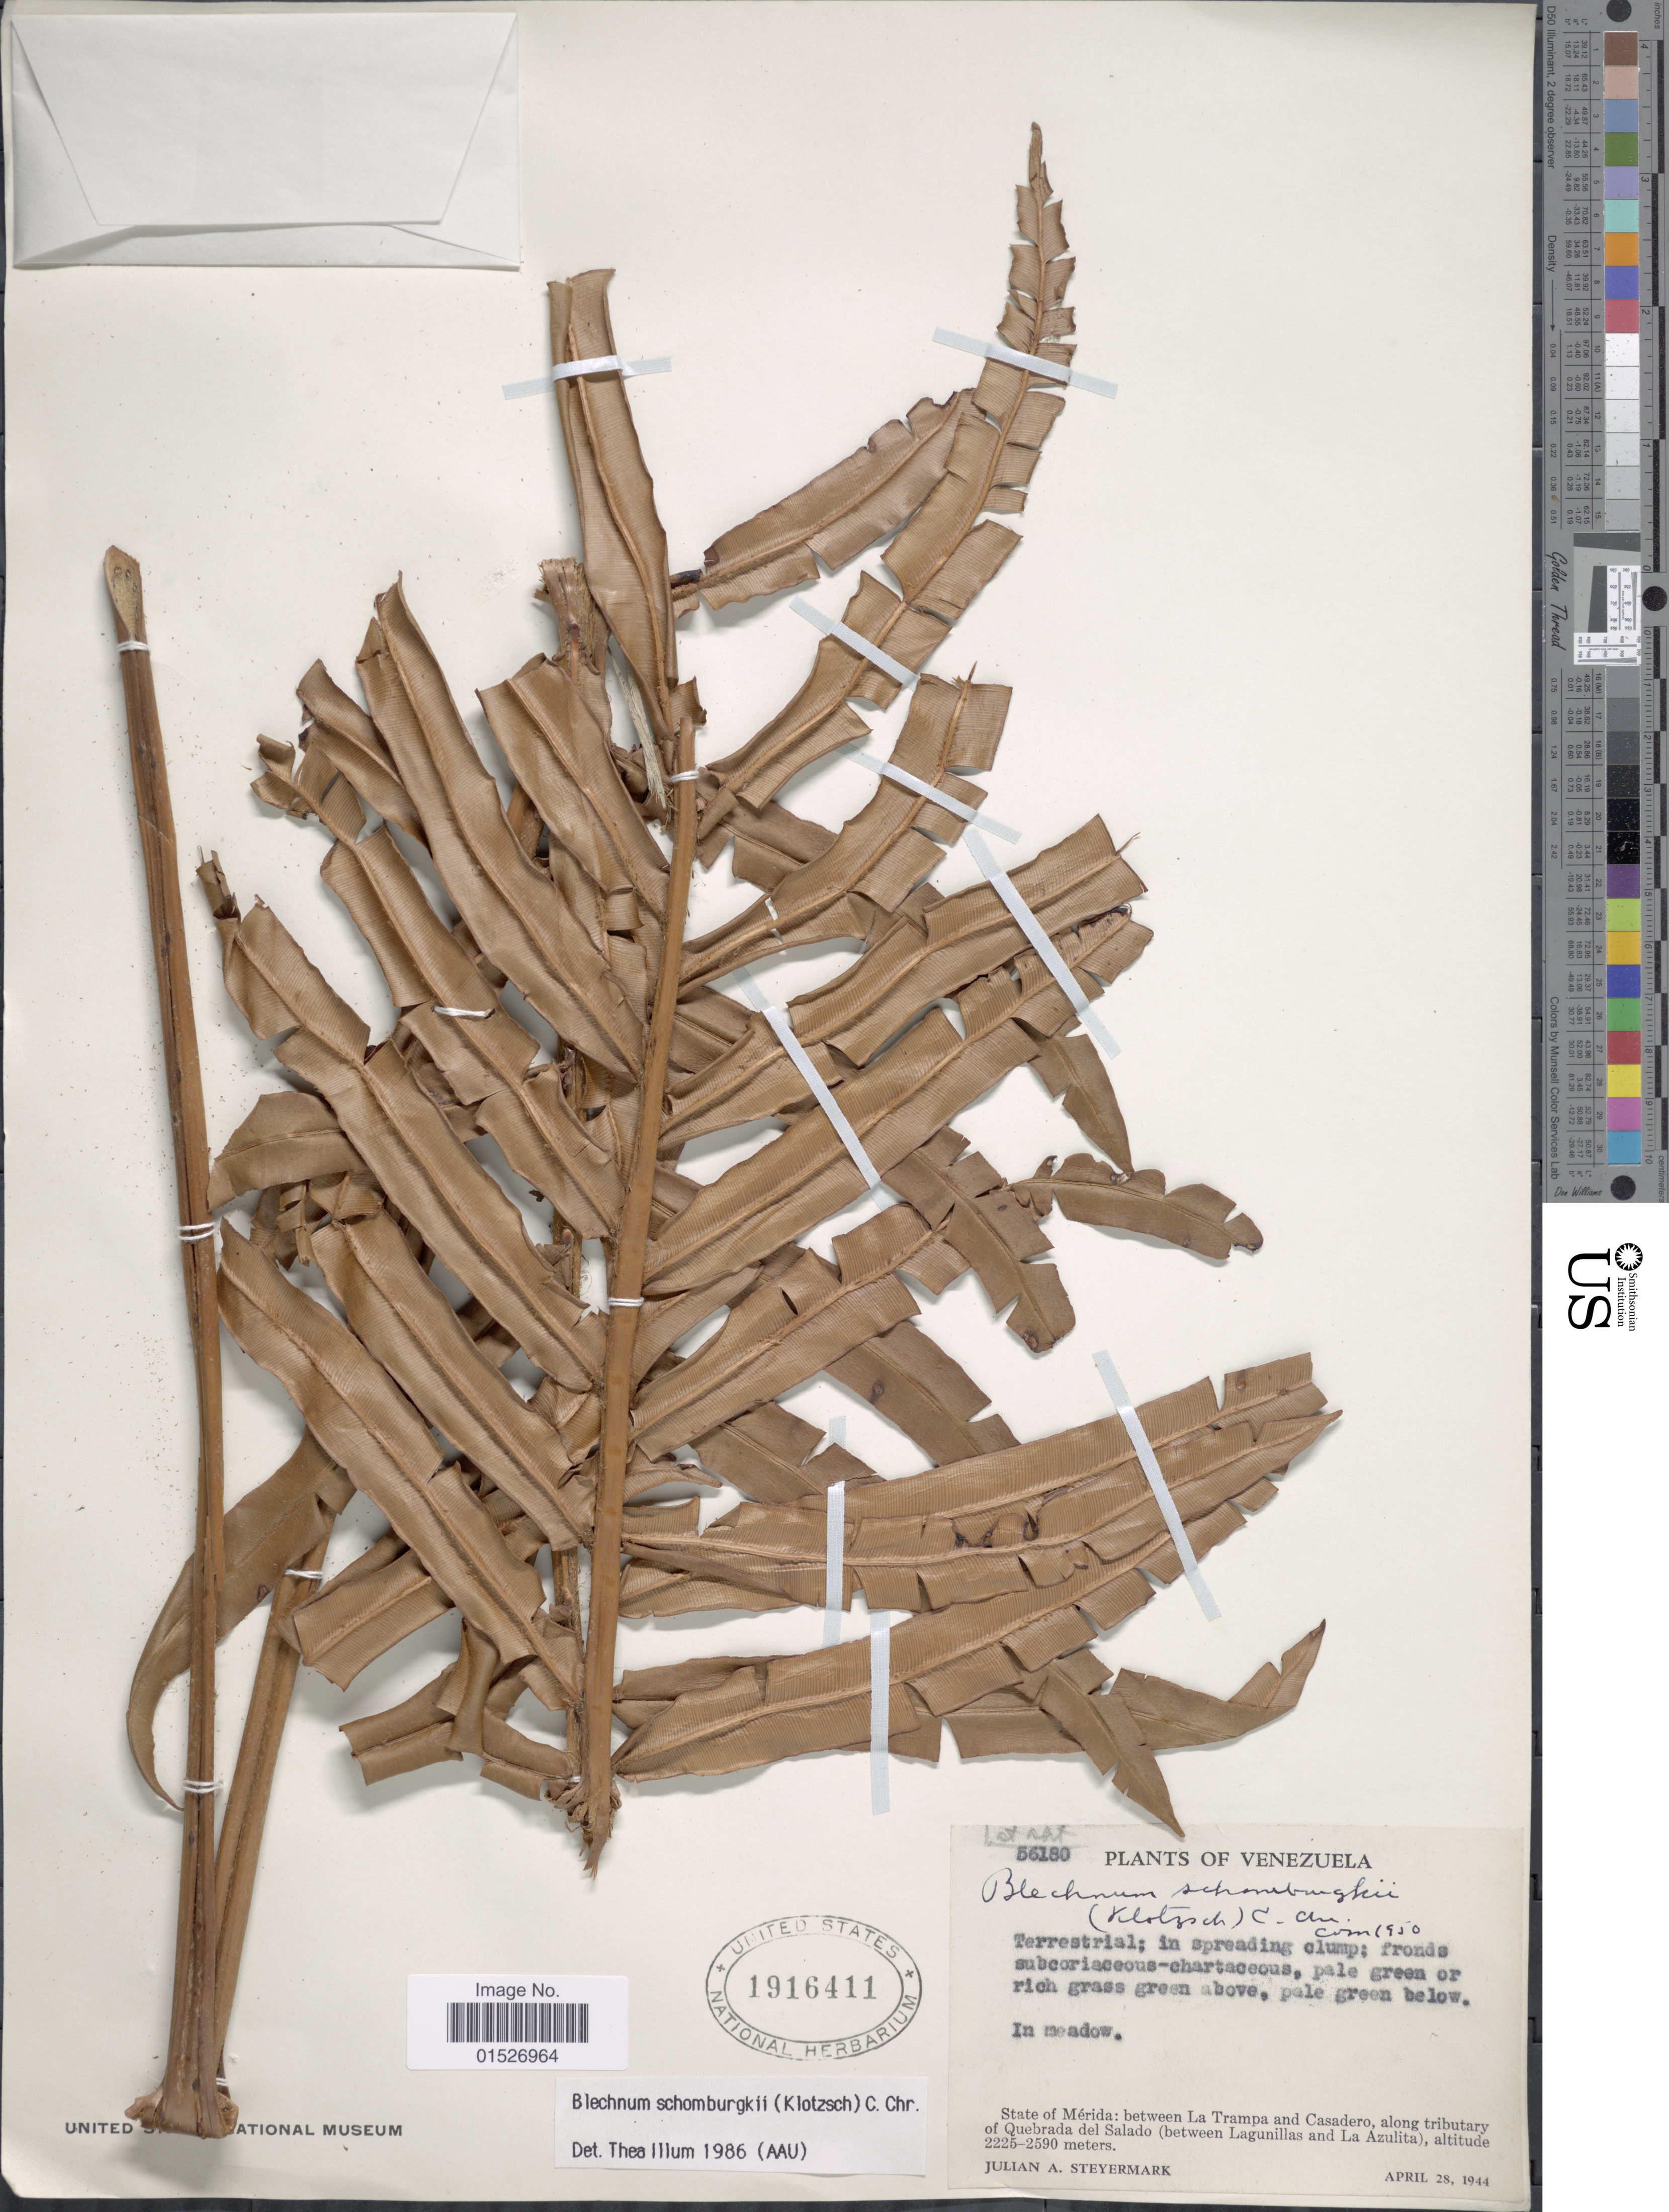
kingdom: Plantae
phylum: Tracheophyta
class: Polypodiopsida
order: Polypodiales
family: Blechnaceae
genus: Blechnum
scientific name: Blechnum schomburgkii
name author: (Klotzsch) C. Chr.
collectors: J. Steyermark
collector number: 56180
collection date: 1944-04-28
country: Venezuela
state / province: Mérida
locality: State of Merida:between La Trampa and Casadero, along tributary of Quebrada del Salado (between langunillas and la Azulita)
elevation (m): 2225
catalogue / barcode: US 1916411